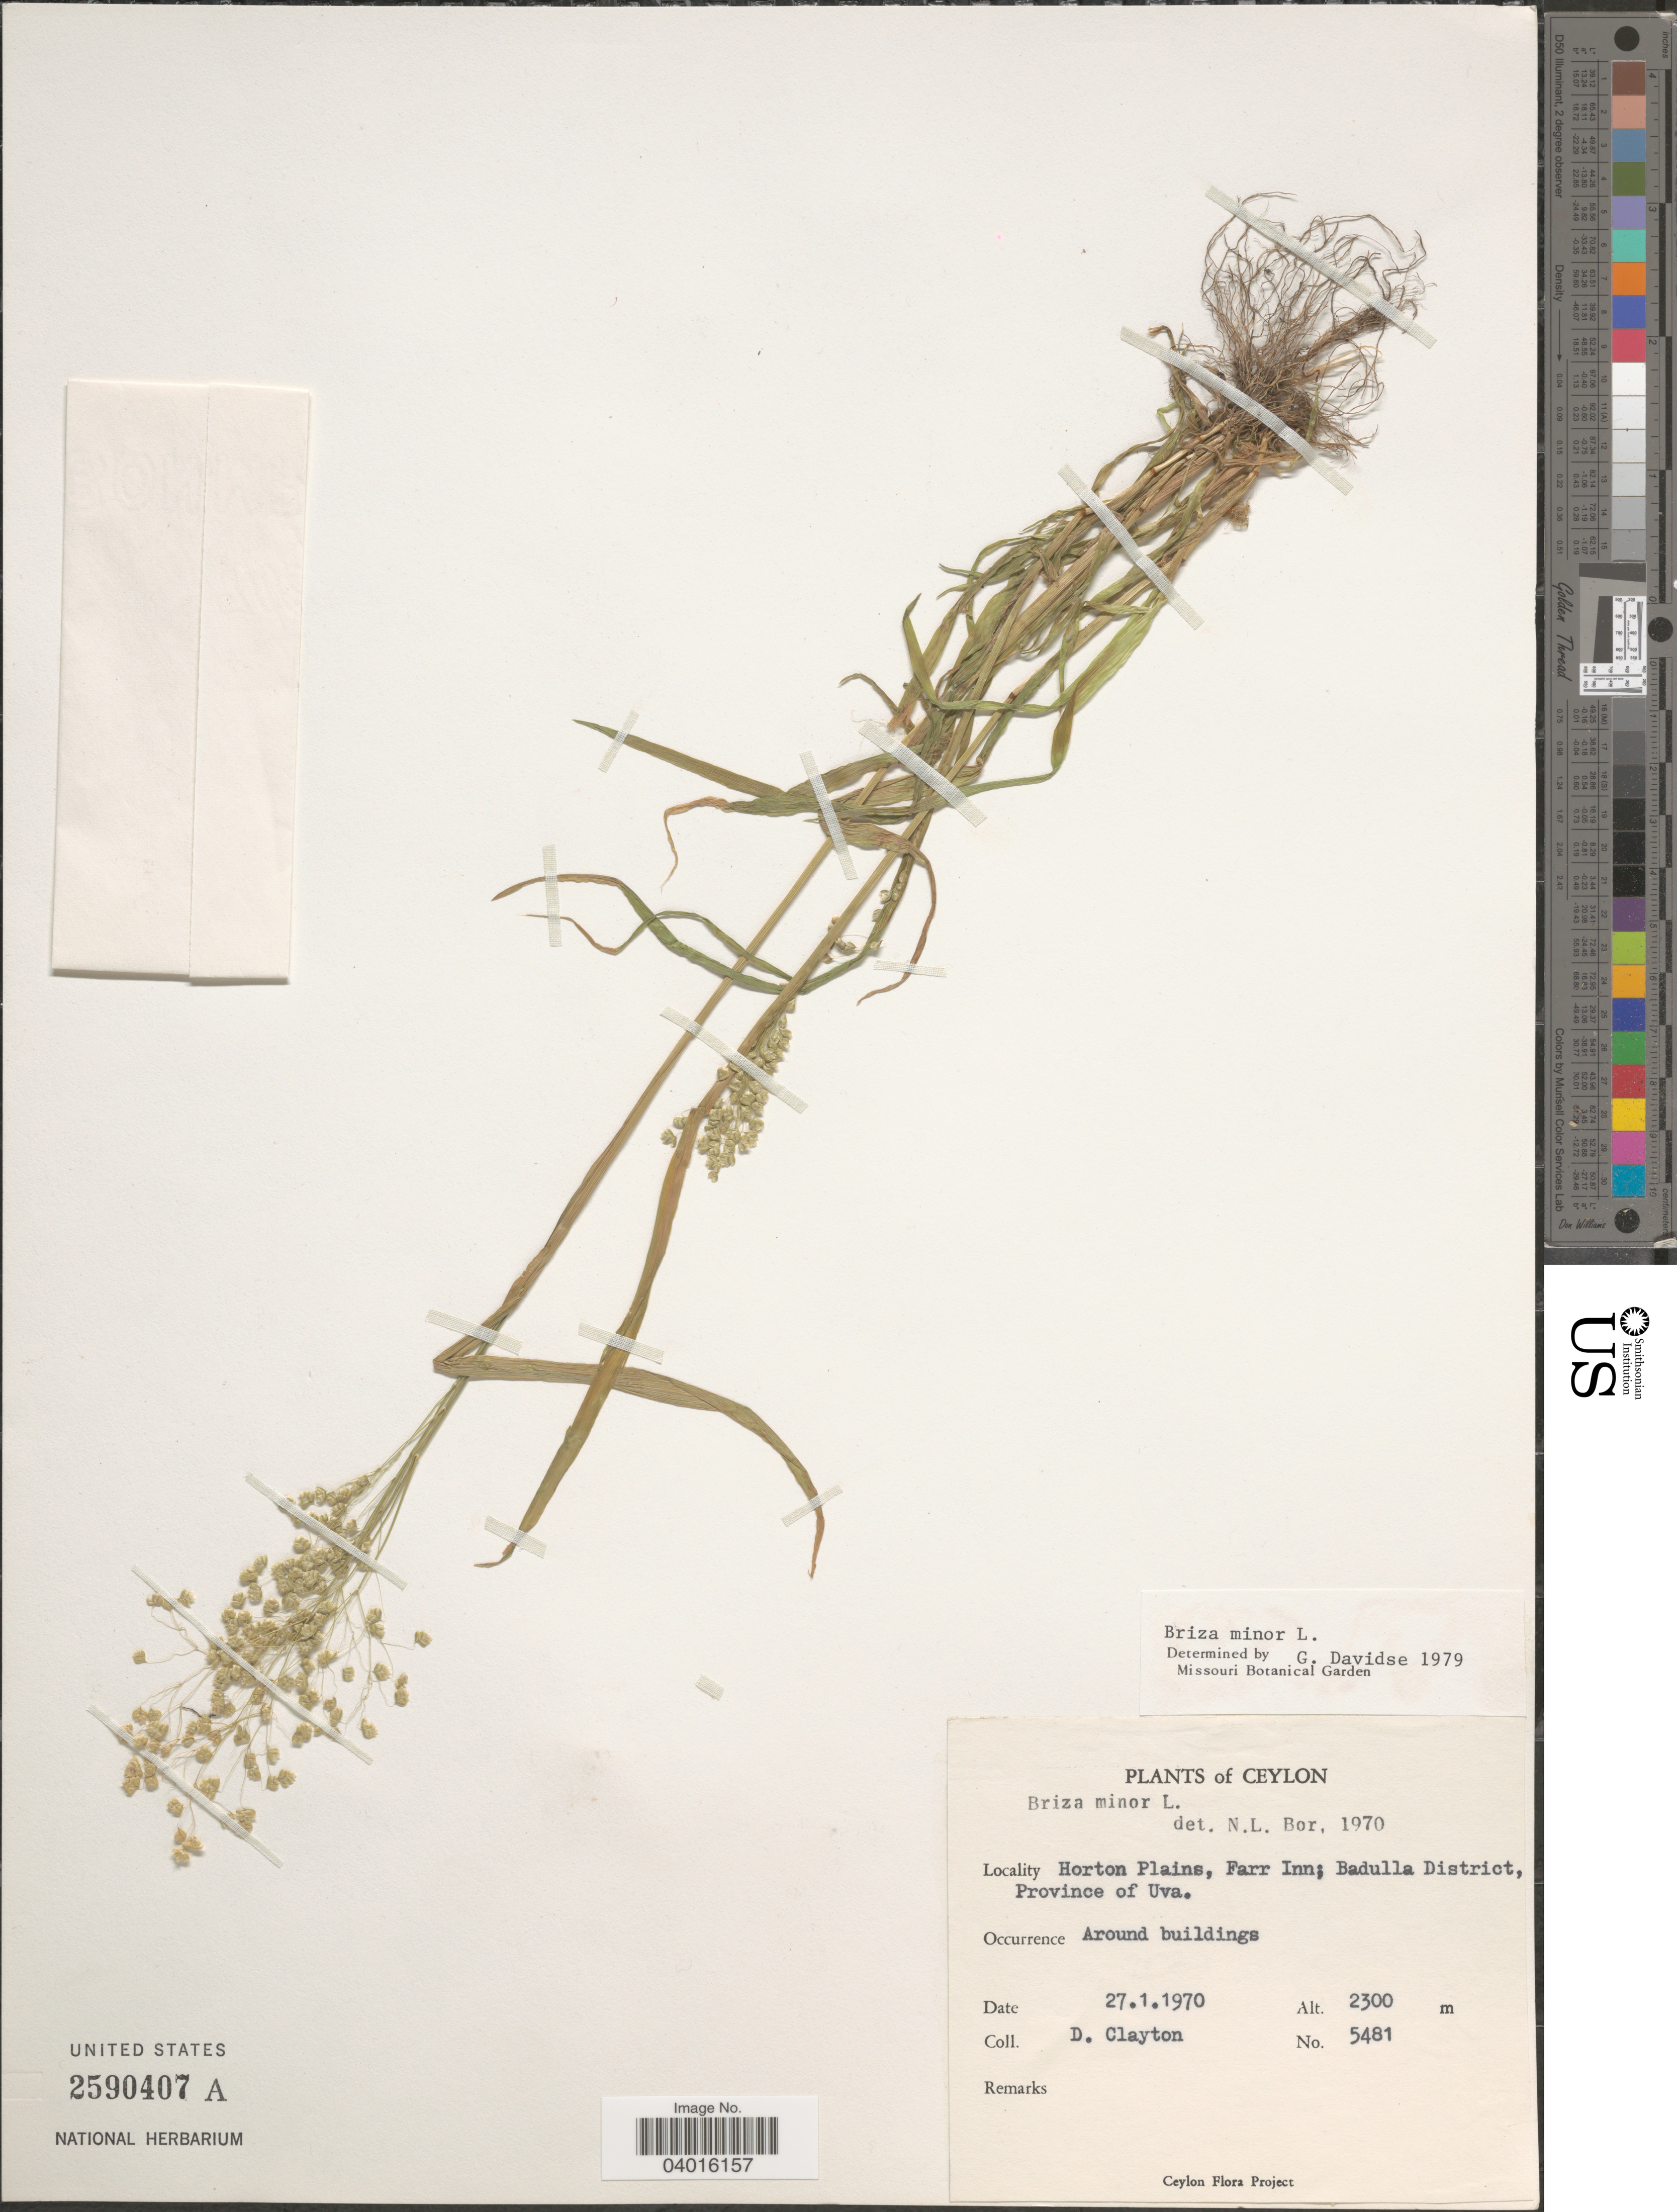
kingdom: Plantae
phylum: Tracheophyta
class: Liliopsida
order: Poales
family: Poaceae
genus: Briza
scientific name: Briza minor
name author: L.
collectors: D. Clayton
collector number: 5481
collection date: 1970-01-27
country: Sri Lanka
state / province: Uva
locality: Ceylon. Horton Plains, Farr Inn; Badulla District. Around buildings.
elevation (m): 2300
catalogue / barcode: US 2590407A